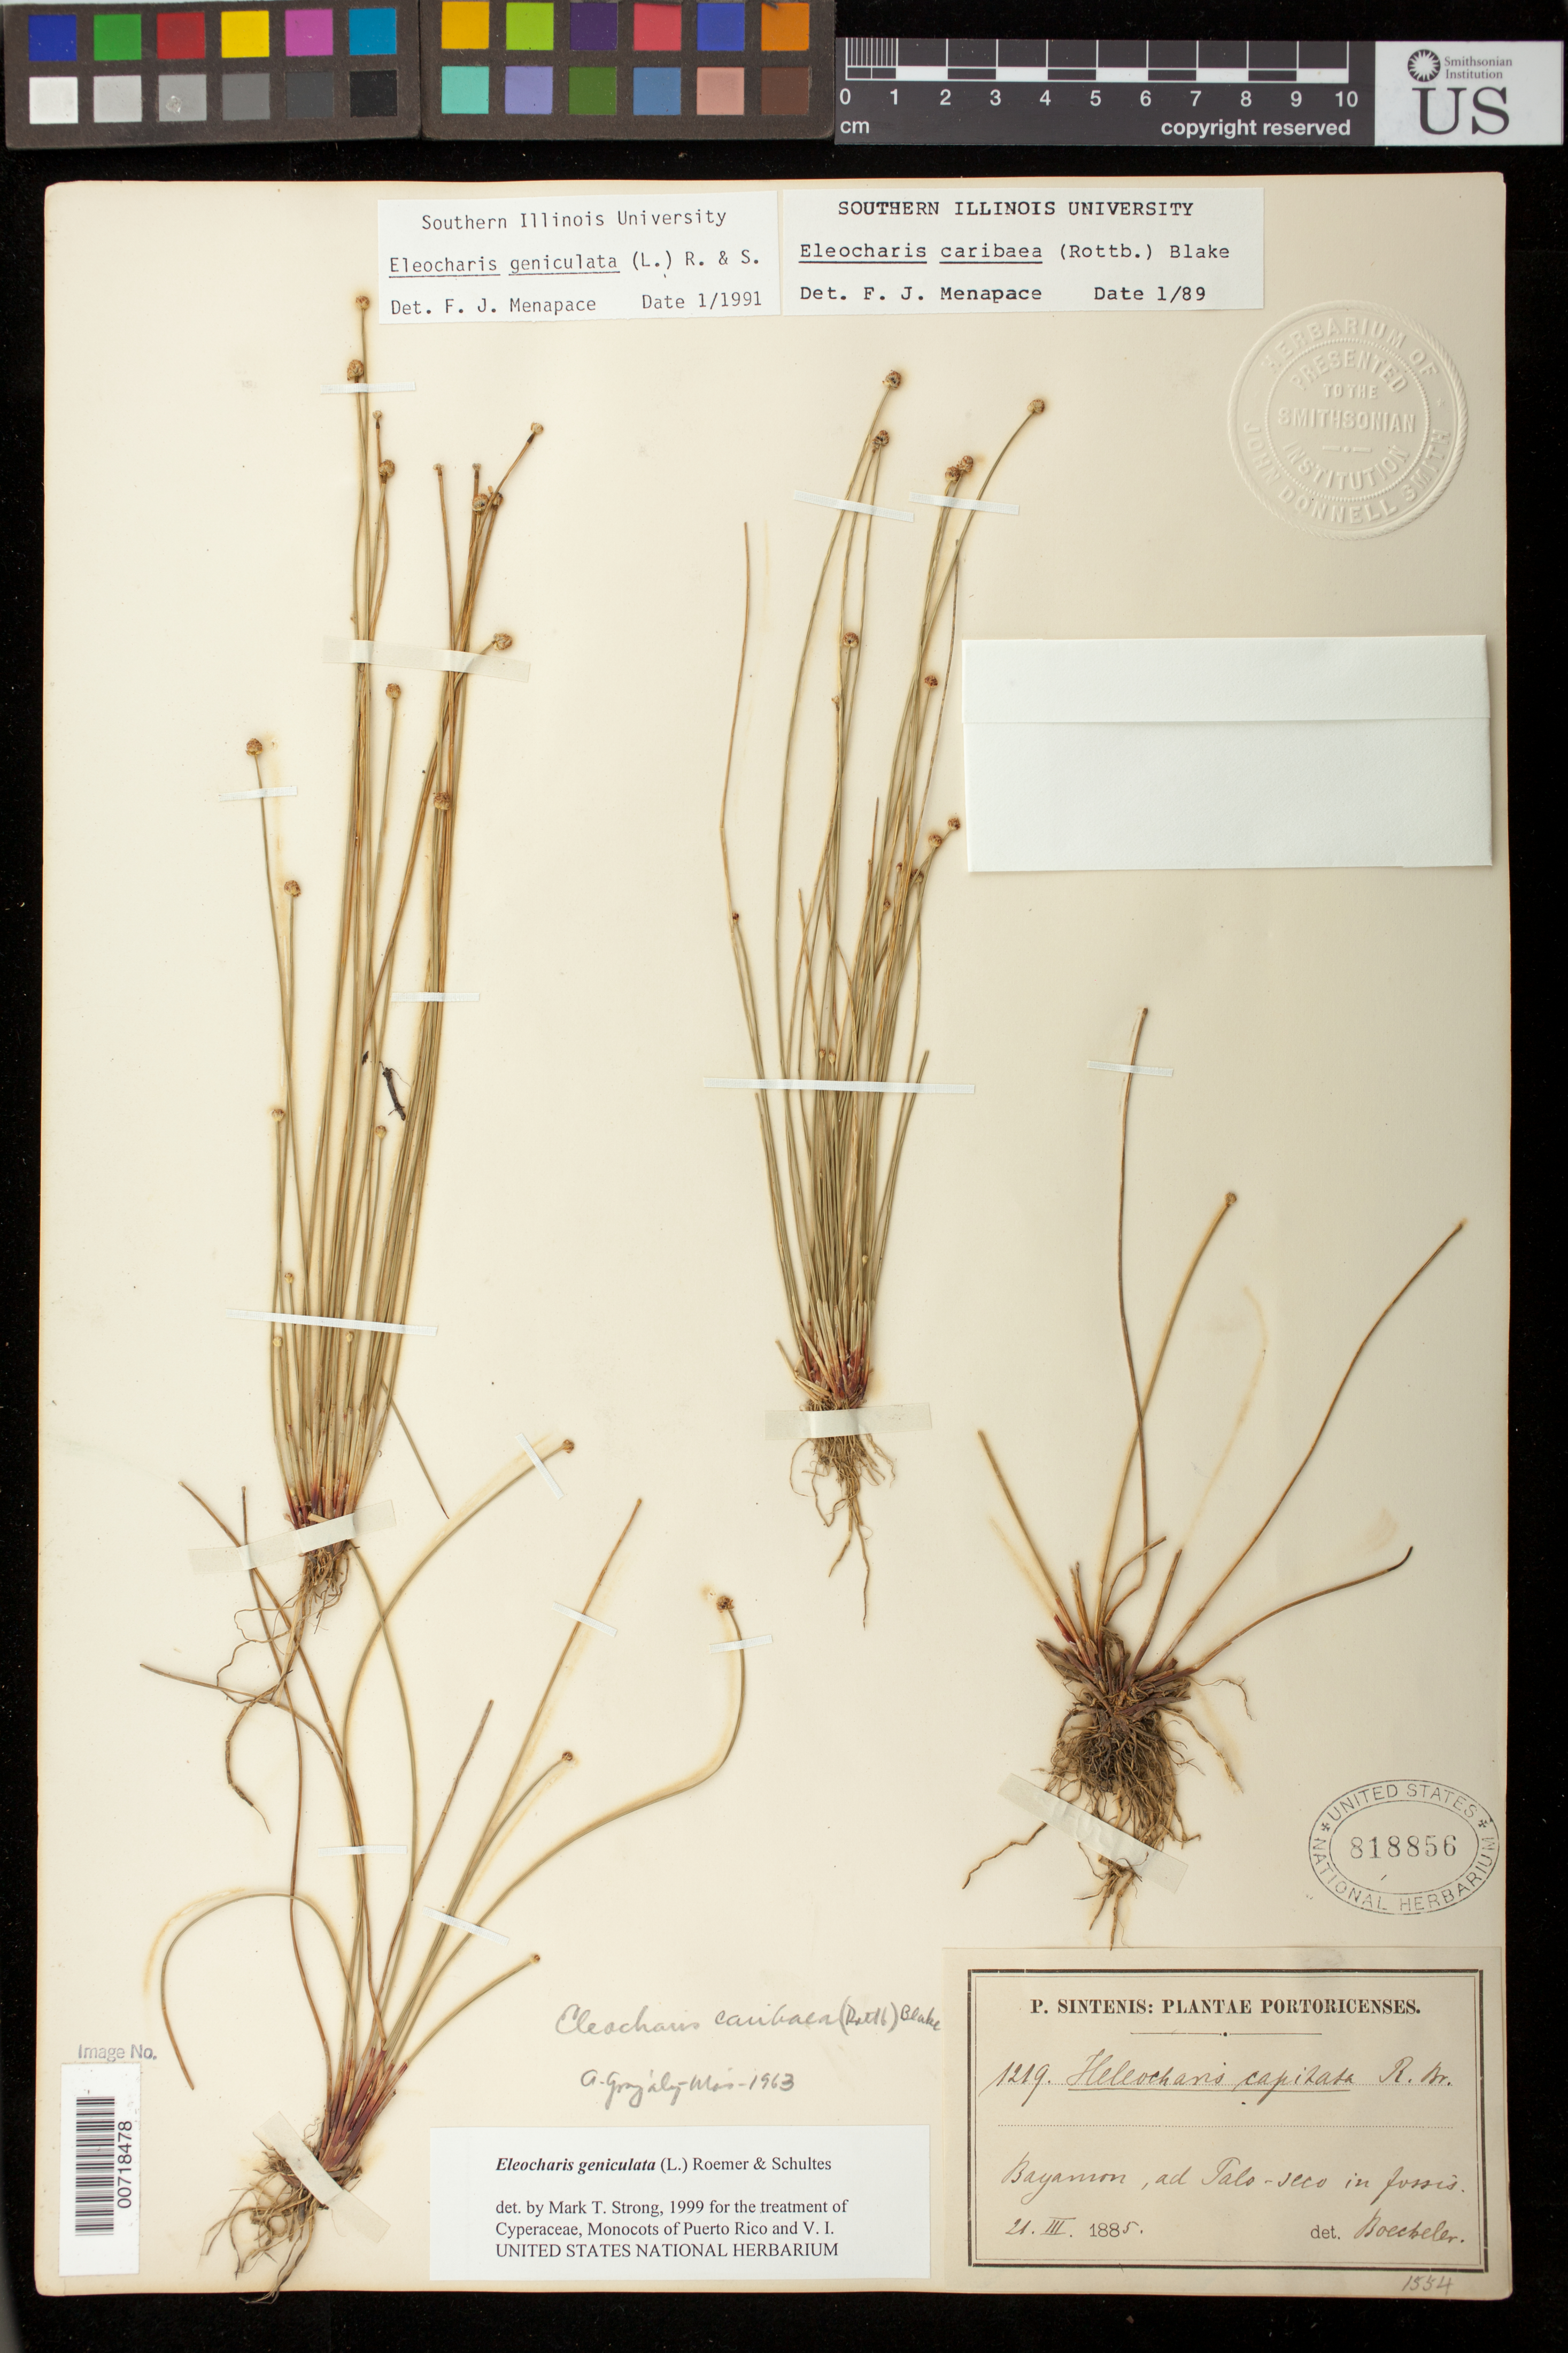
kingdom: Plantae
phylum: Tracheophyta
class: Liliopsida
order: Poales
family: Cyperaceae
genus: Eleocharis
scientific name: Eleocharis geniculata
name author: (L.) Roem. & Schult.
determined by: Strong, M. T., (US), Smithsonian Institution - National Museum of Natural History (UNITED STATES)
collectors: P. Sintenis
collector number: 1219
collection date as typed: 21 Mar 1885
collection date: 1885-03-21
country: Puerto Rico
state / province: Bayamón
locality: Bayamón.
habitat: Ad Palo-seco in fossis.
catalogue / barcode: US 818856